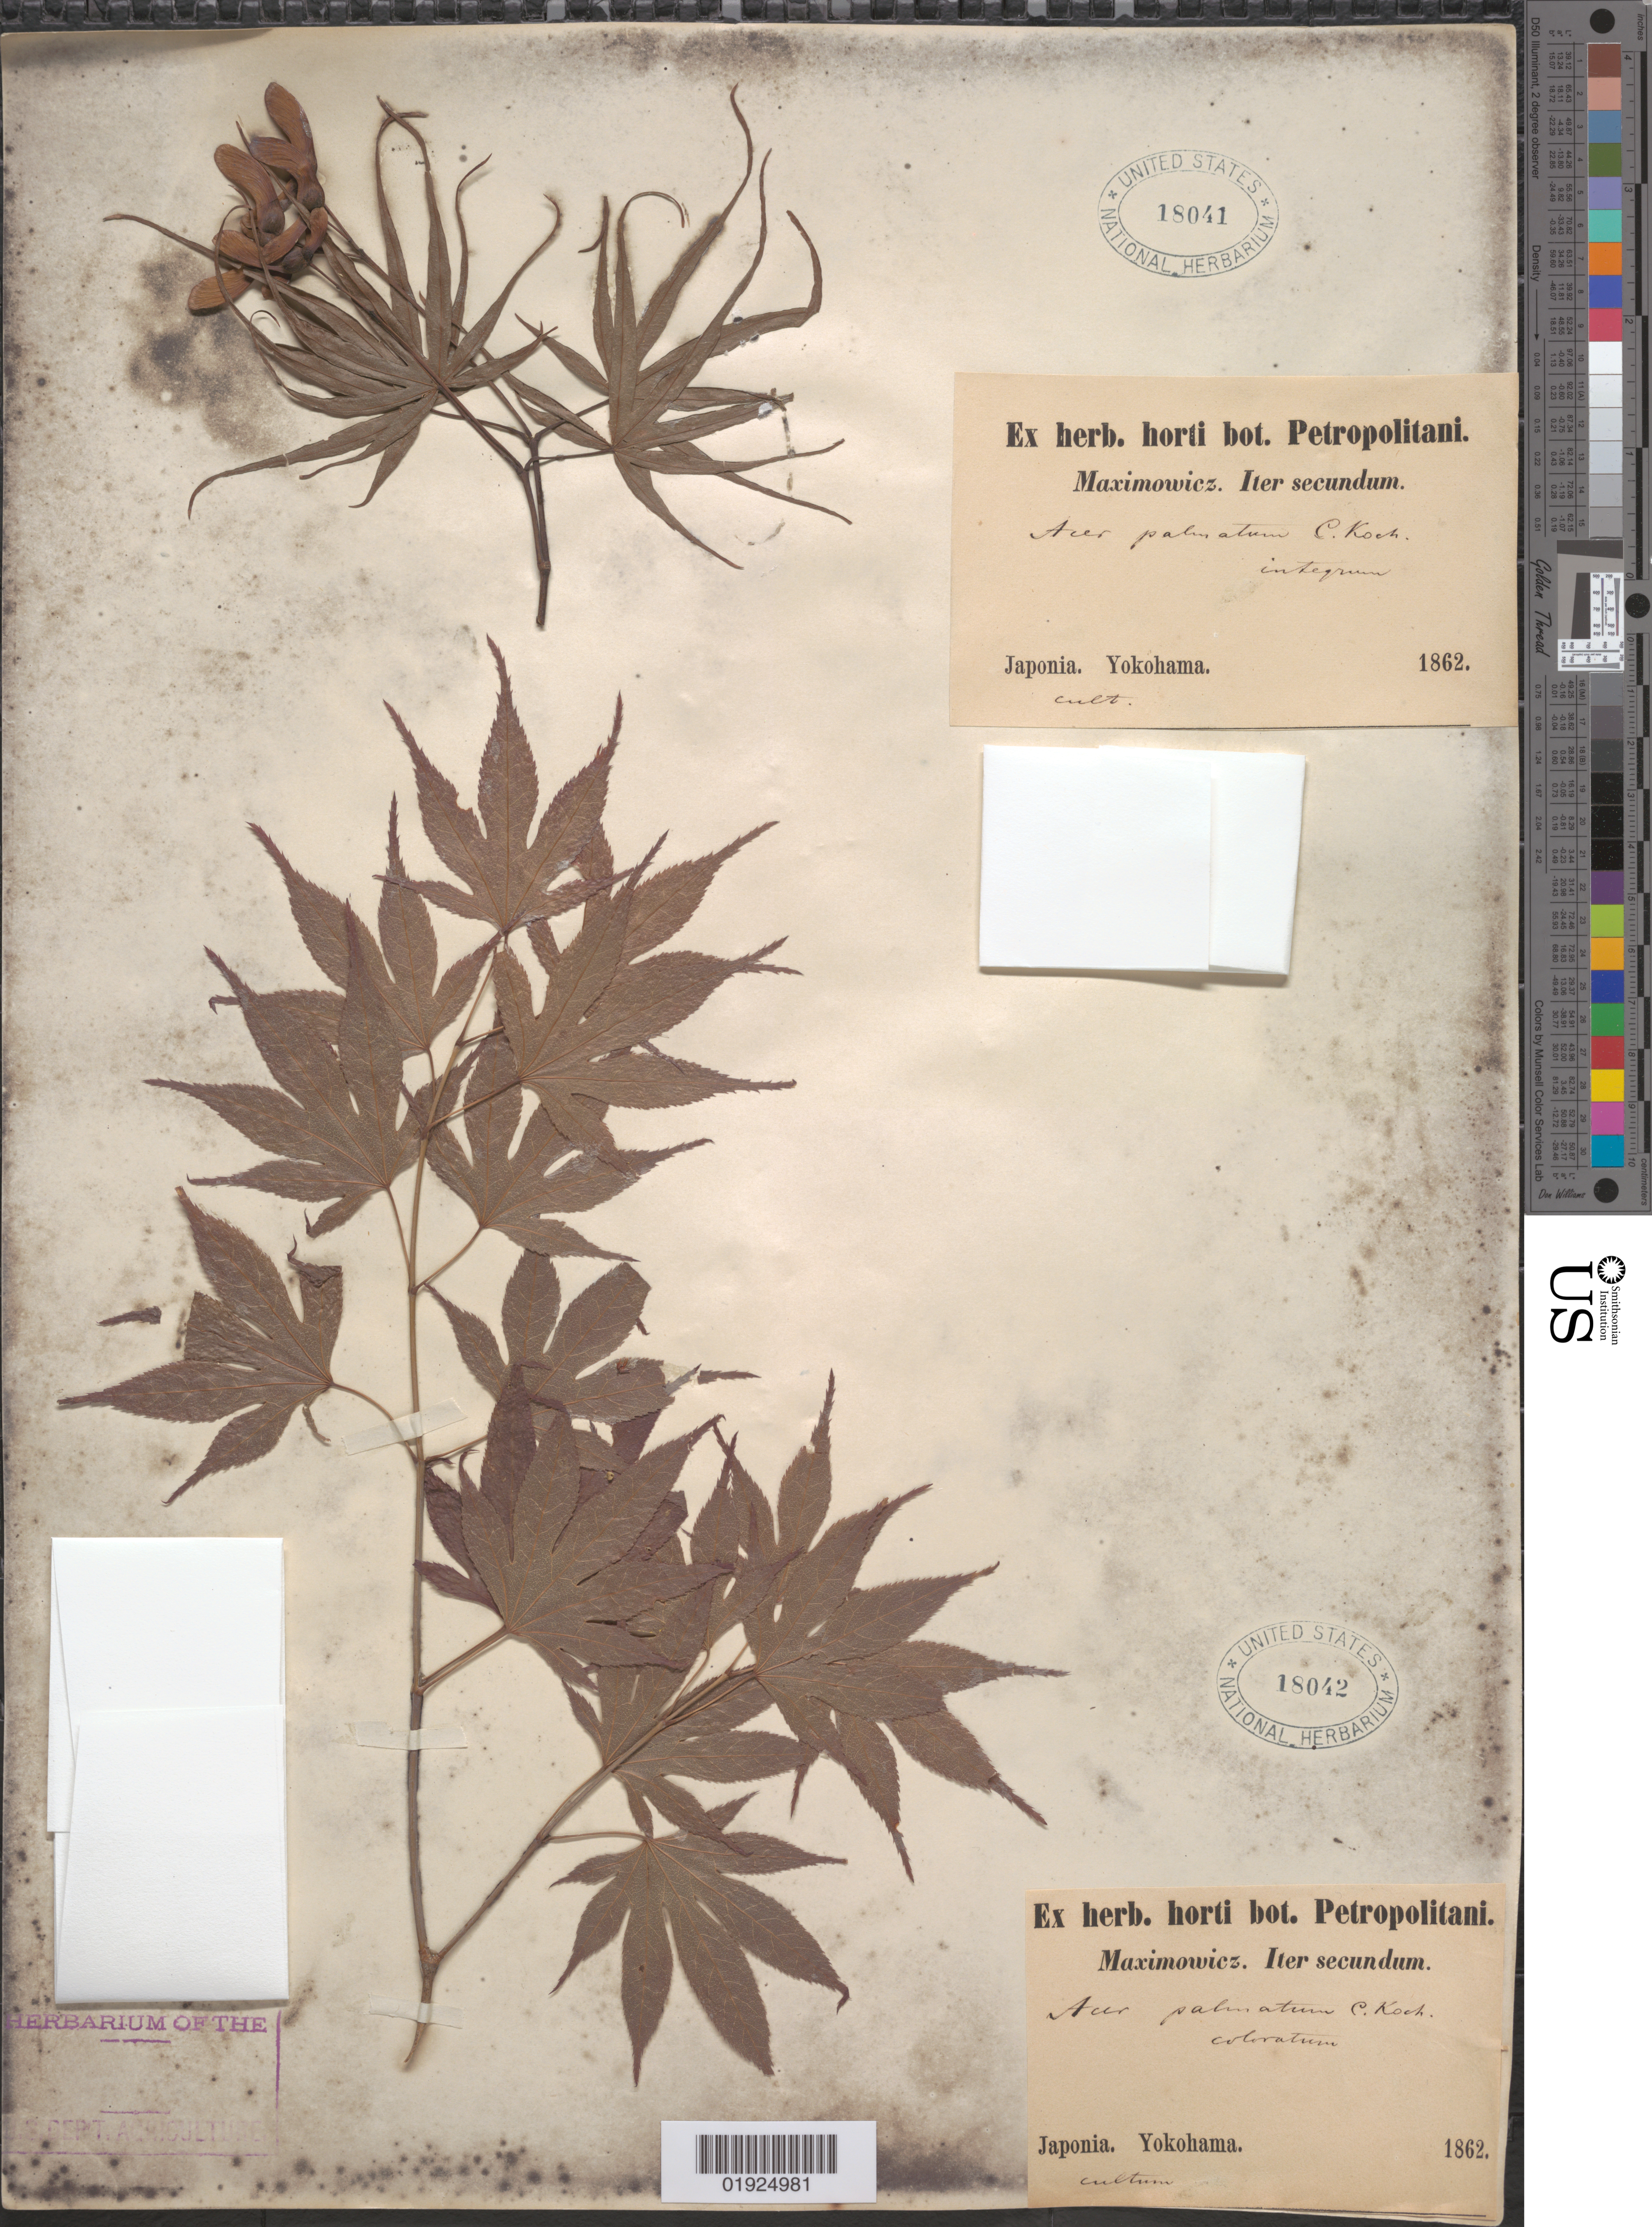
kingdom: Plantae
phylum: Tracheophyta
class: Magnoliopsida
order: Sapindales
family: Sapindaceae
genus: Acer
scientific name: Acer palmatum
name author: Thunb.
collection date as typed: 1862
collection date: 1862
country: Japan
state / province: Kanagawa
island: Honshu I.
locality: Yokohama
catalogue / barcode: US 10841-2